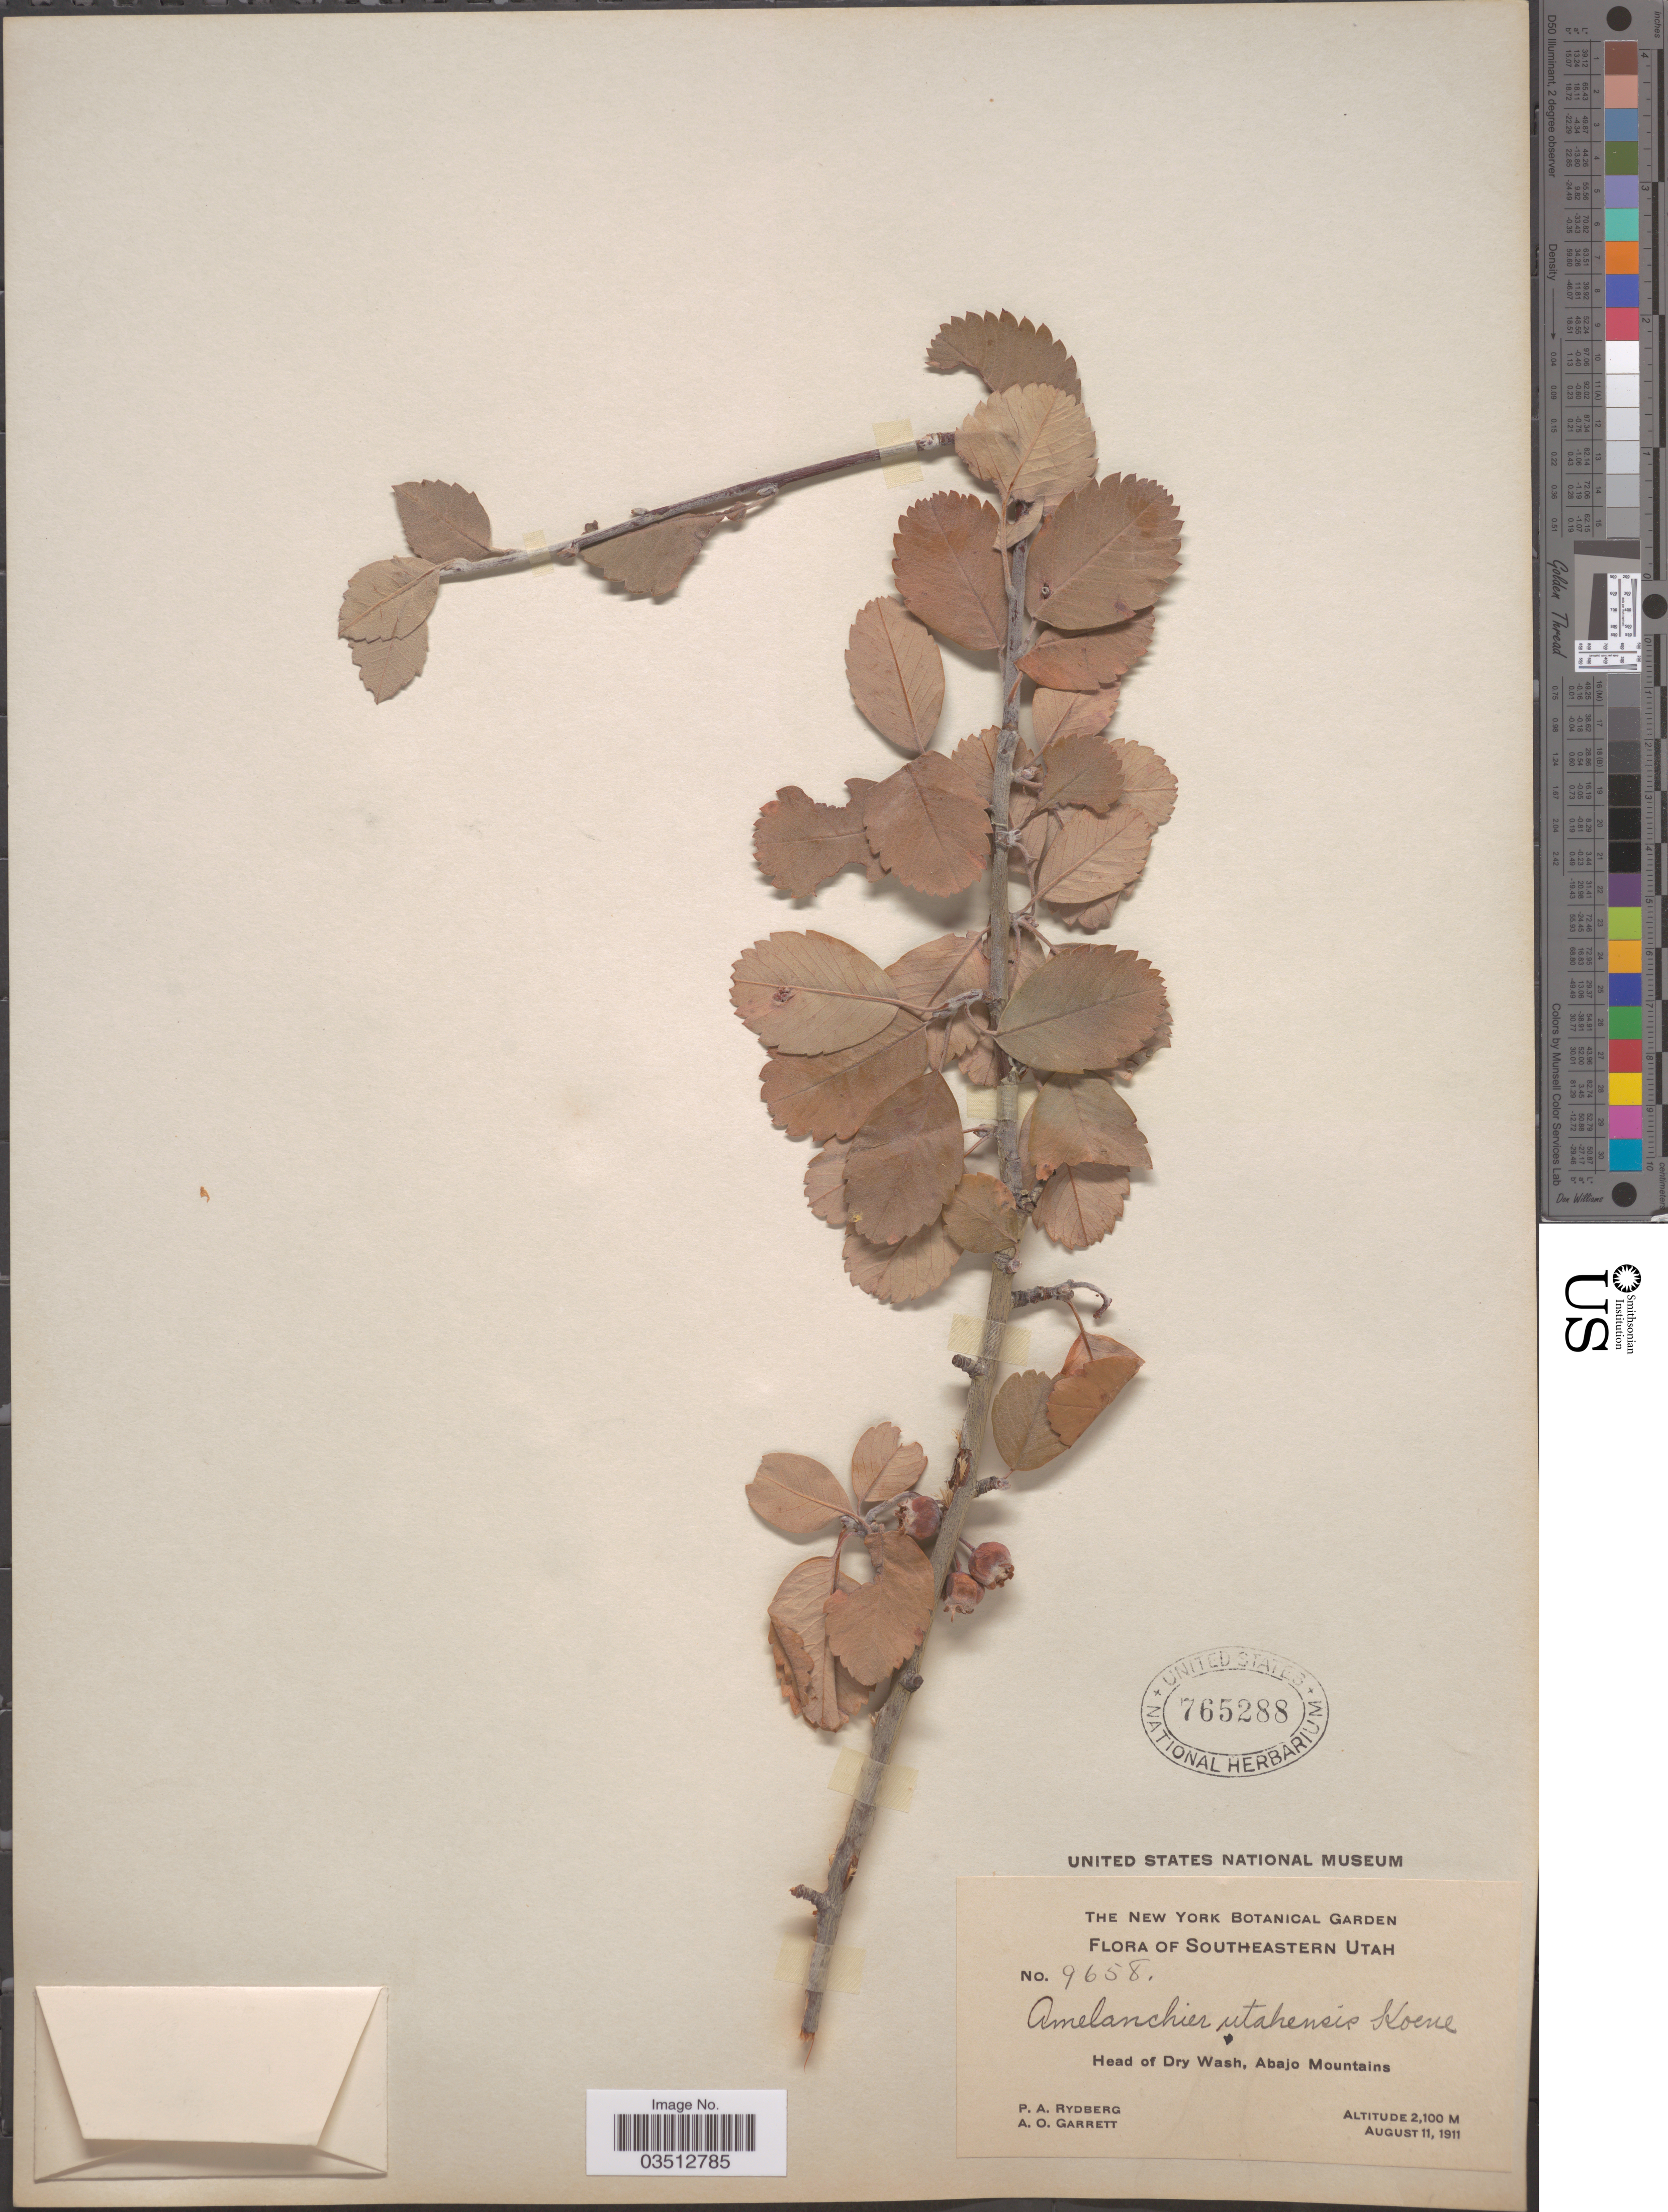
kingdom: Plantae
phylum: Tracheophyta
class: Magnoliopsida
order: Rosales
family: Rosaceae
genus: Amelanchier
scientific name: Amelanchier utahensis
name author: Koehne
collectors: P. A. Rydberg & A. O. Garrett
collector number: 9658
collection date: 1911-08-11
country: United States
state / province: Utah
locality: Southeastern Utah. Head of Dry Wash, Abajo Mountains.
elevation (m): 2100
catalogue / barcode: US 765288